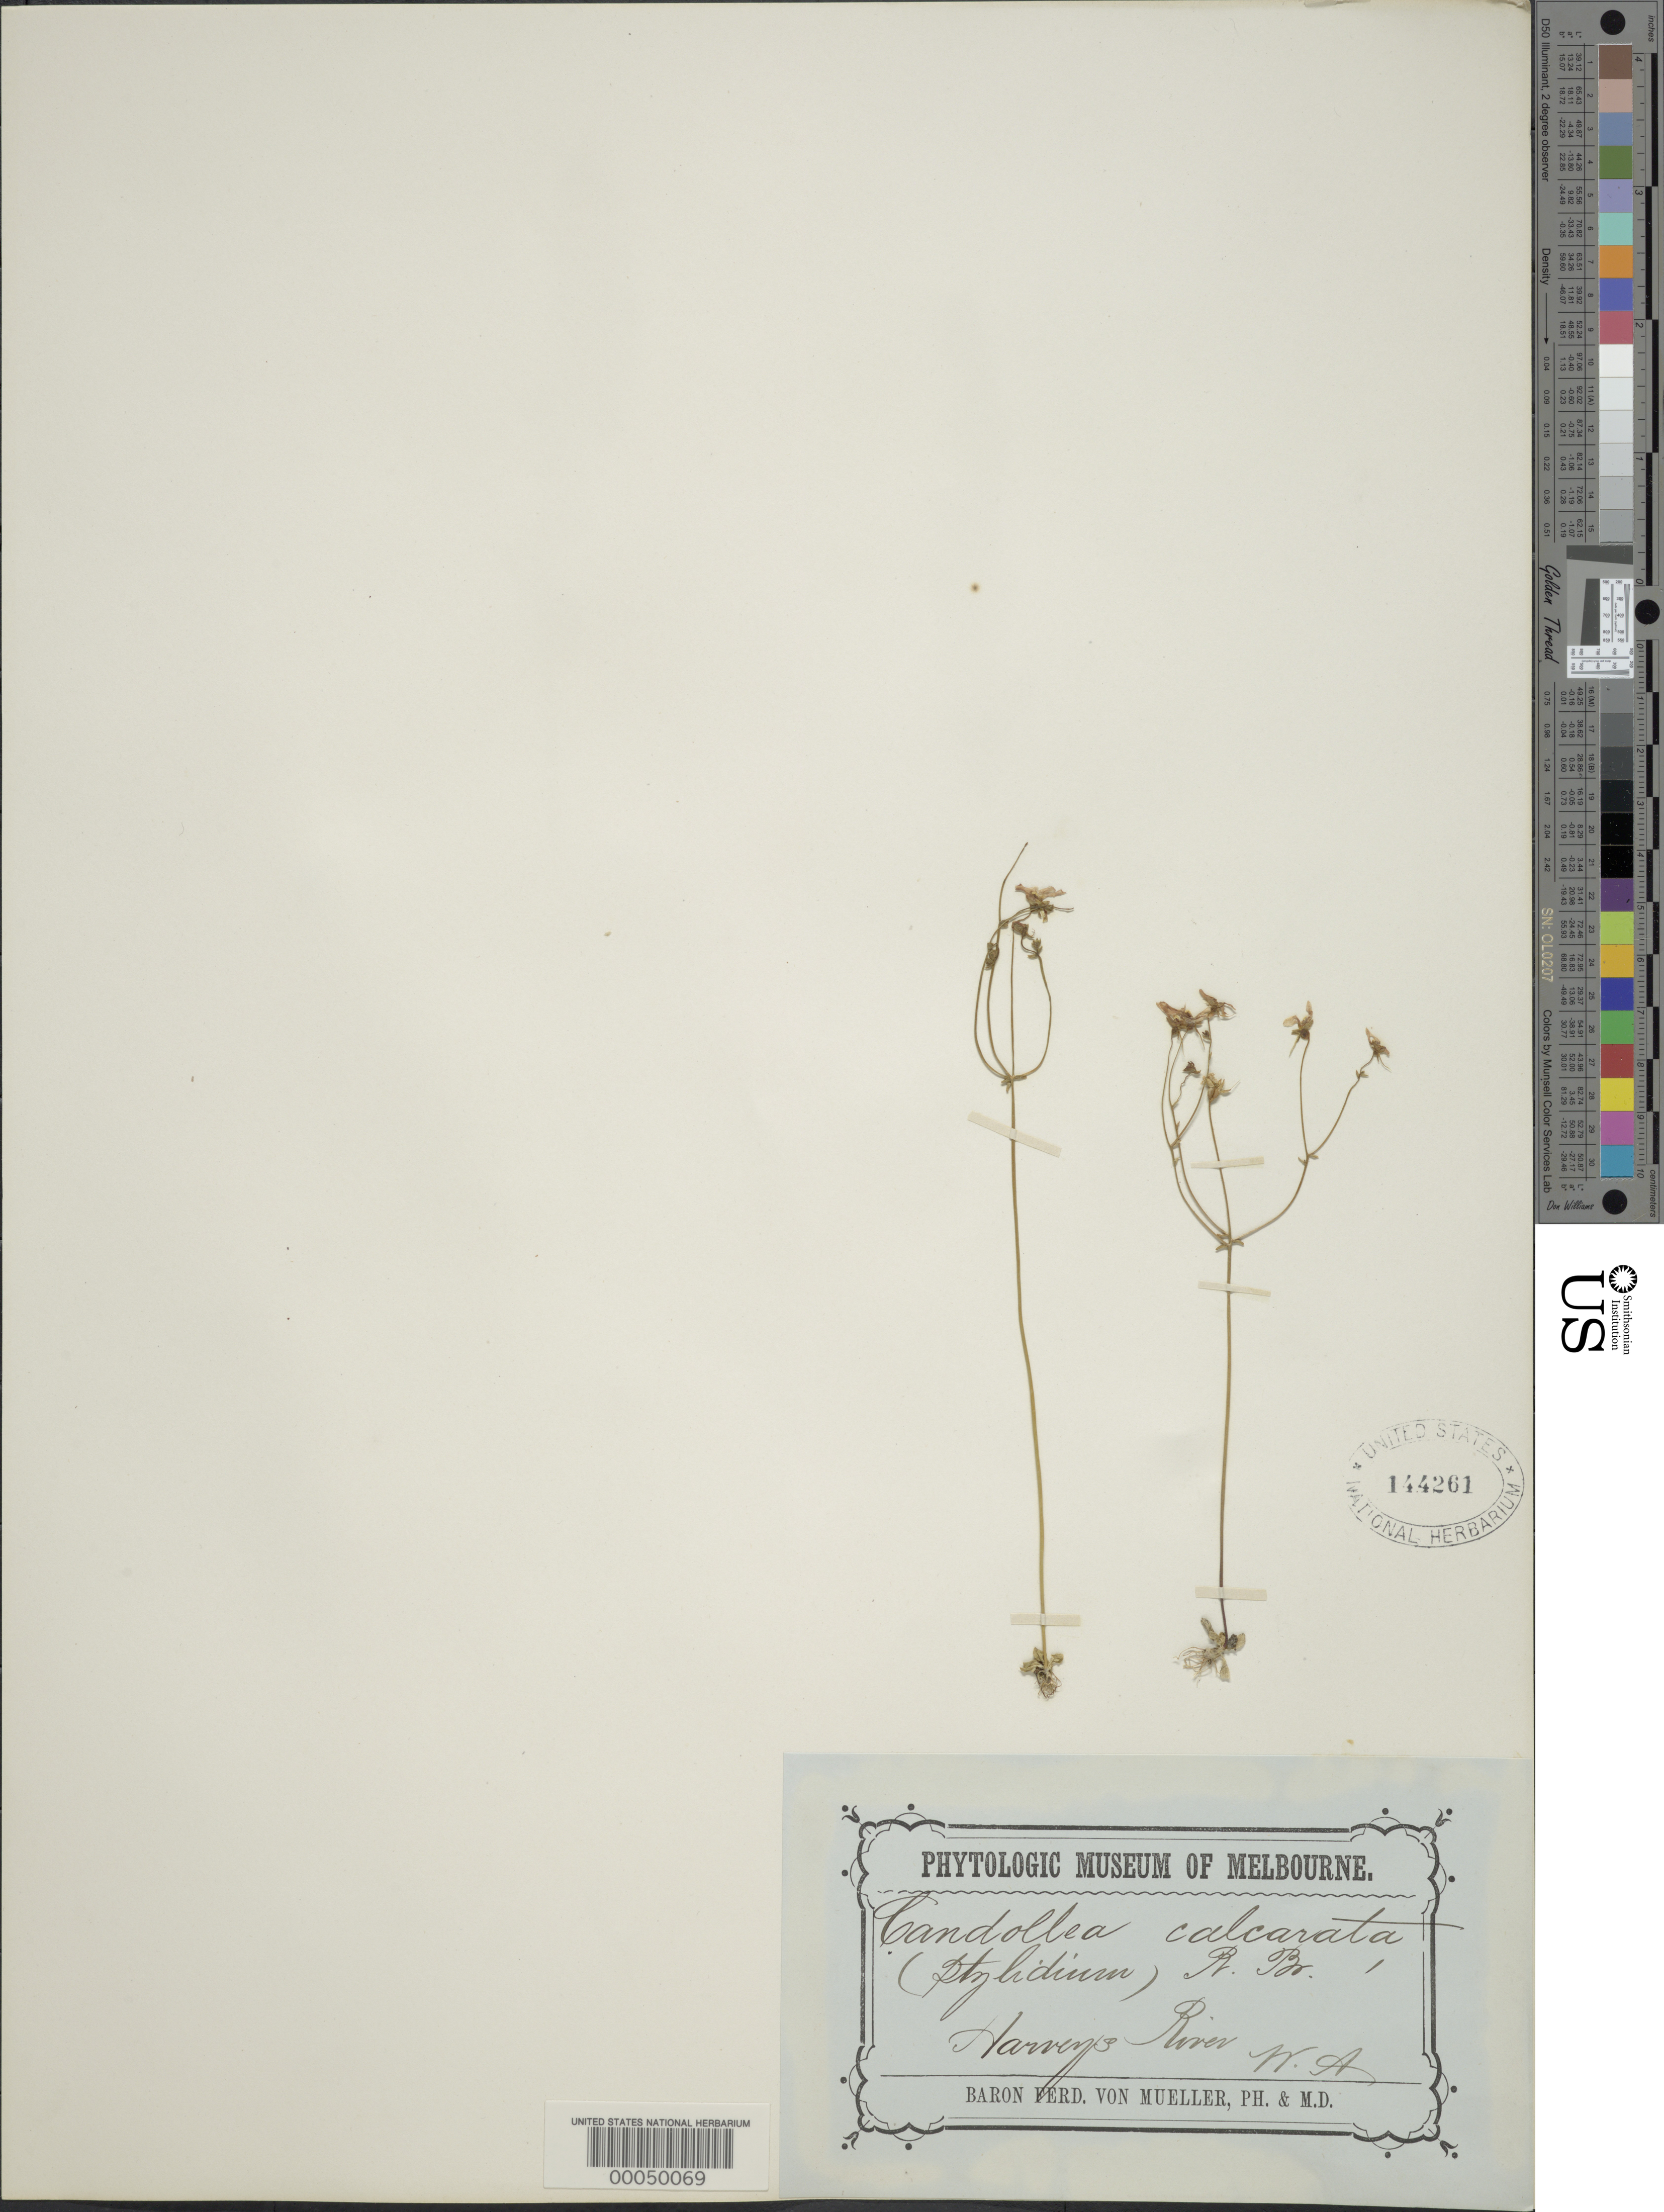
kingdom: Plantae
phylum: Tracheophyta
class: Magnoliopsida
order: Asterales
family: Stylidiaceae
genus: Stylidium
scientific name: Stylidium calcaratum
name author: R. Br.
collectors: F. Mueller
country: Australia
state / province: Western Australia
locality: Harveys river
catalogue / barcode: US 144261